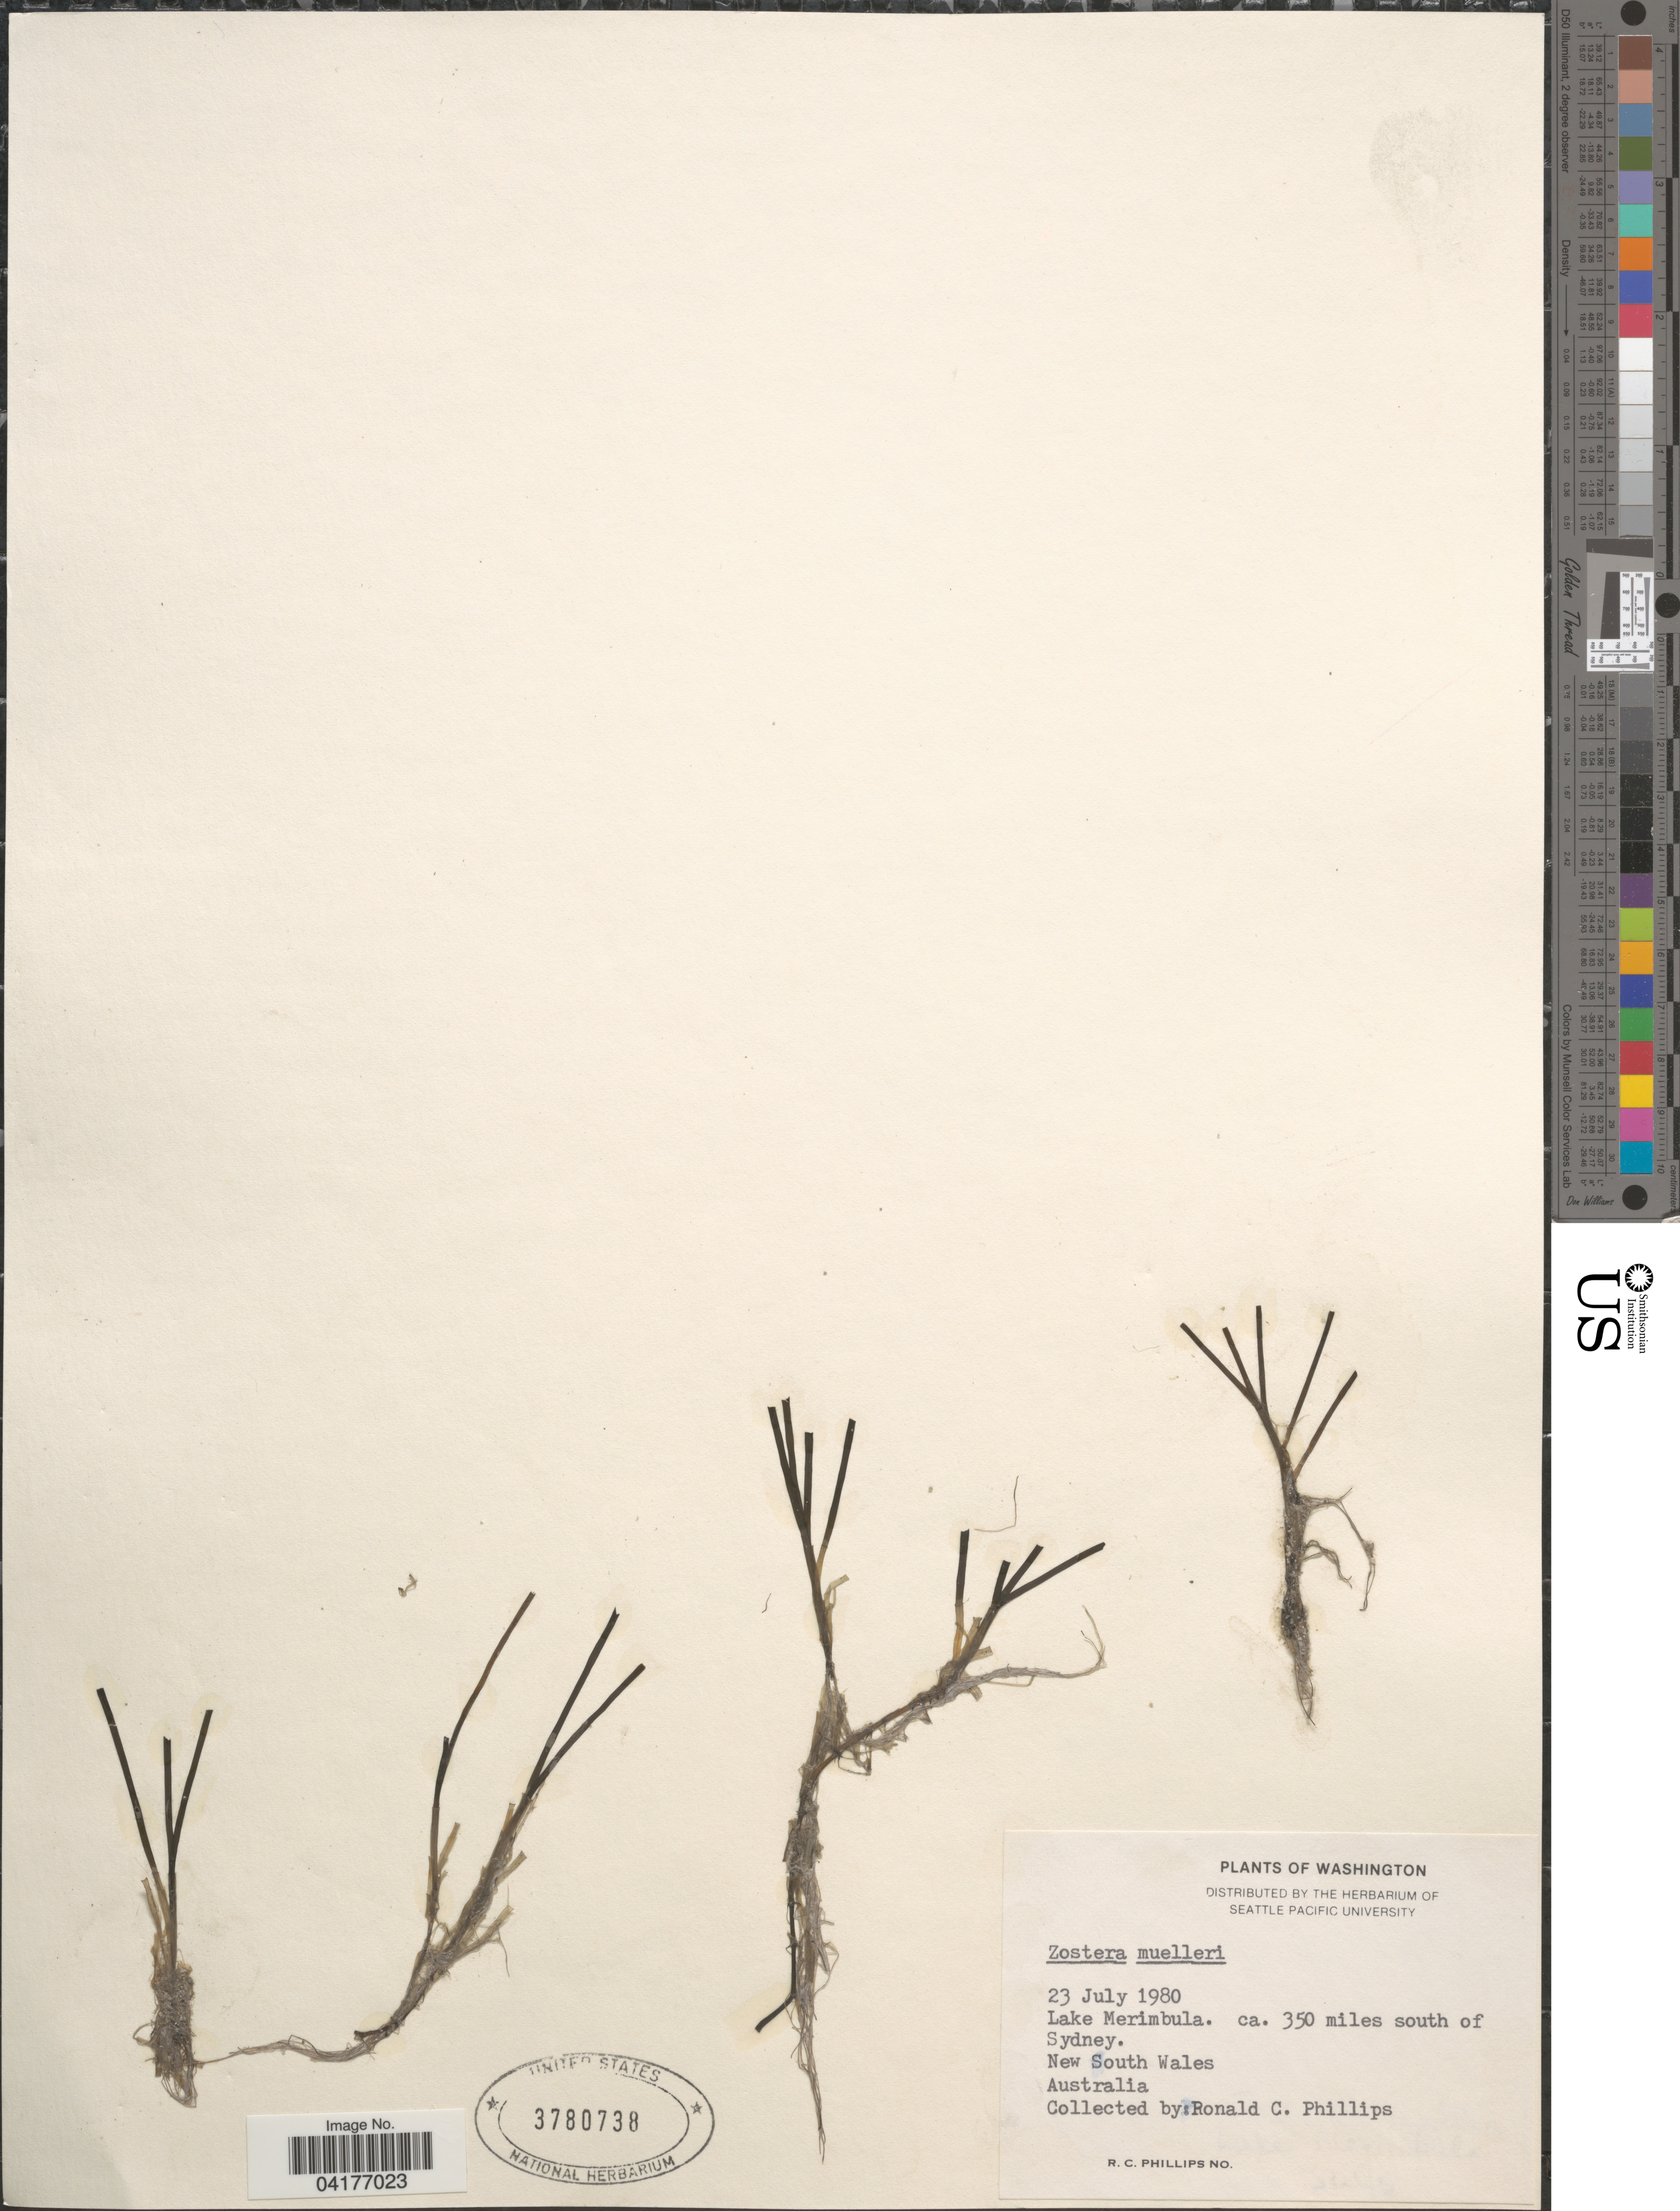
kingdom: Plantae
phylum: Tracheophyta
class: Liliopsida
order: Alismatales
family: Zosteraceae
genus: Zostera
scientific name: Zostera mucronata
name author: Hartog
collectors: R. C. Phillips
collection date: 1980-07-23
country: Australia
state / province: New South Wales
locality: Lake Merimbula. ca. 350 miles south of Sydney.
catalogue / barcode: US 3780738